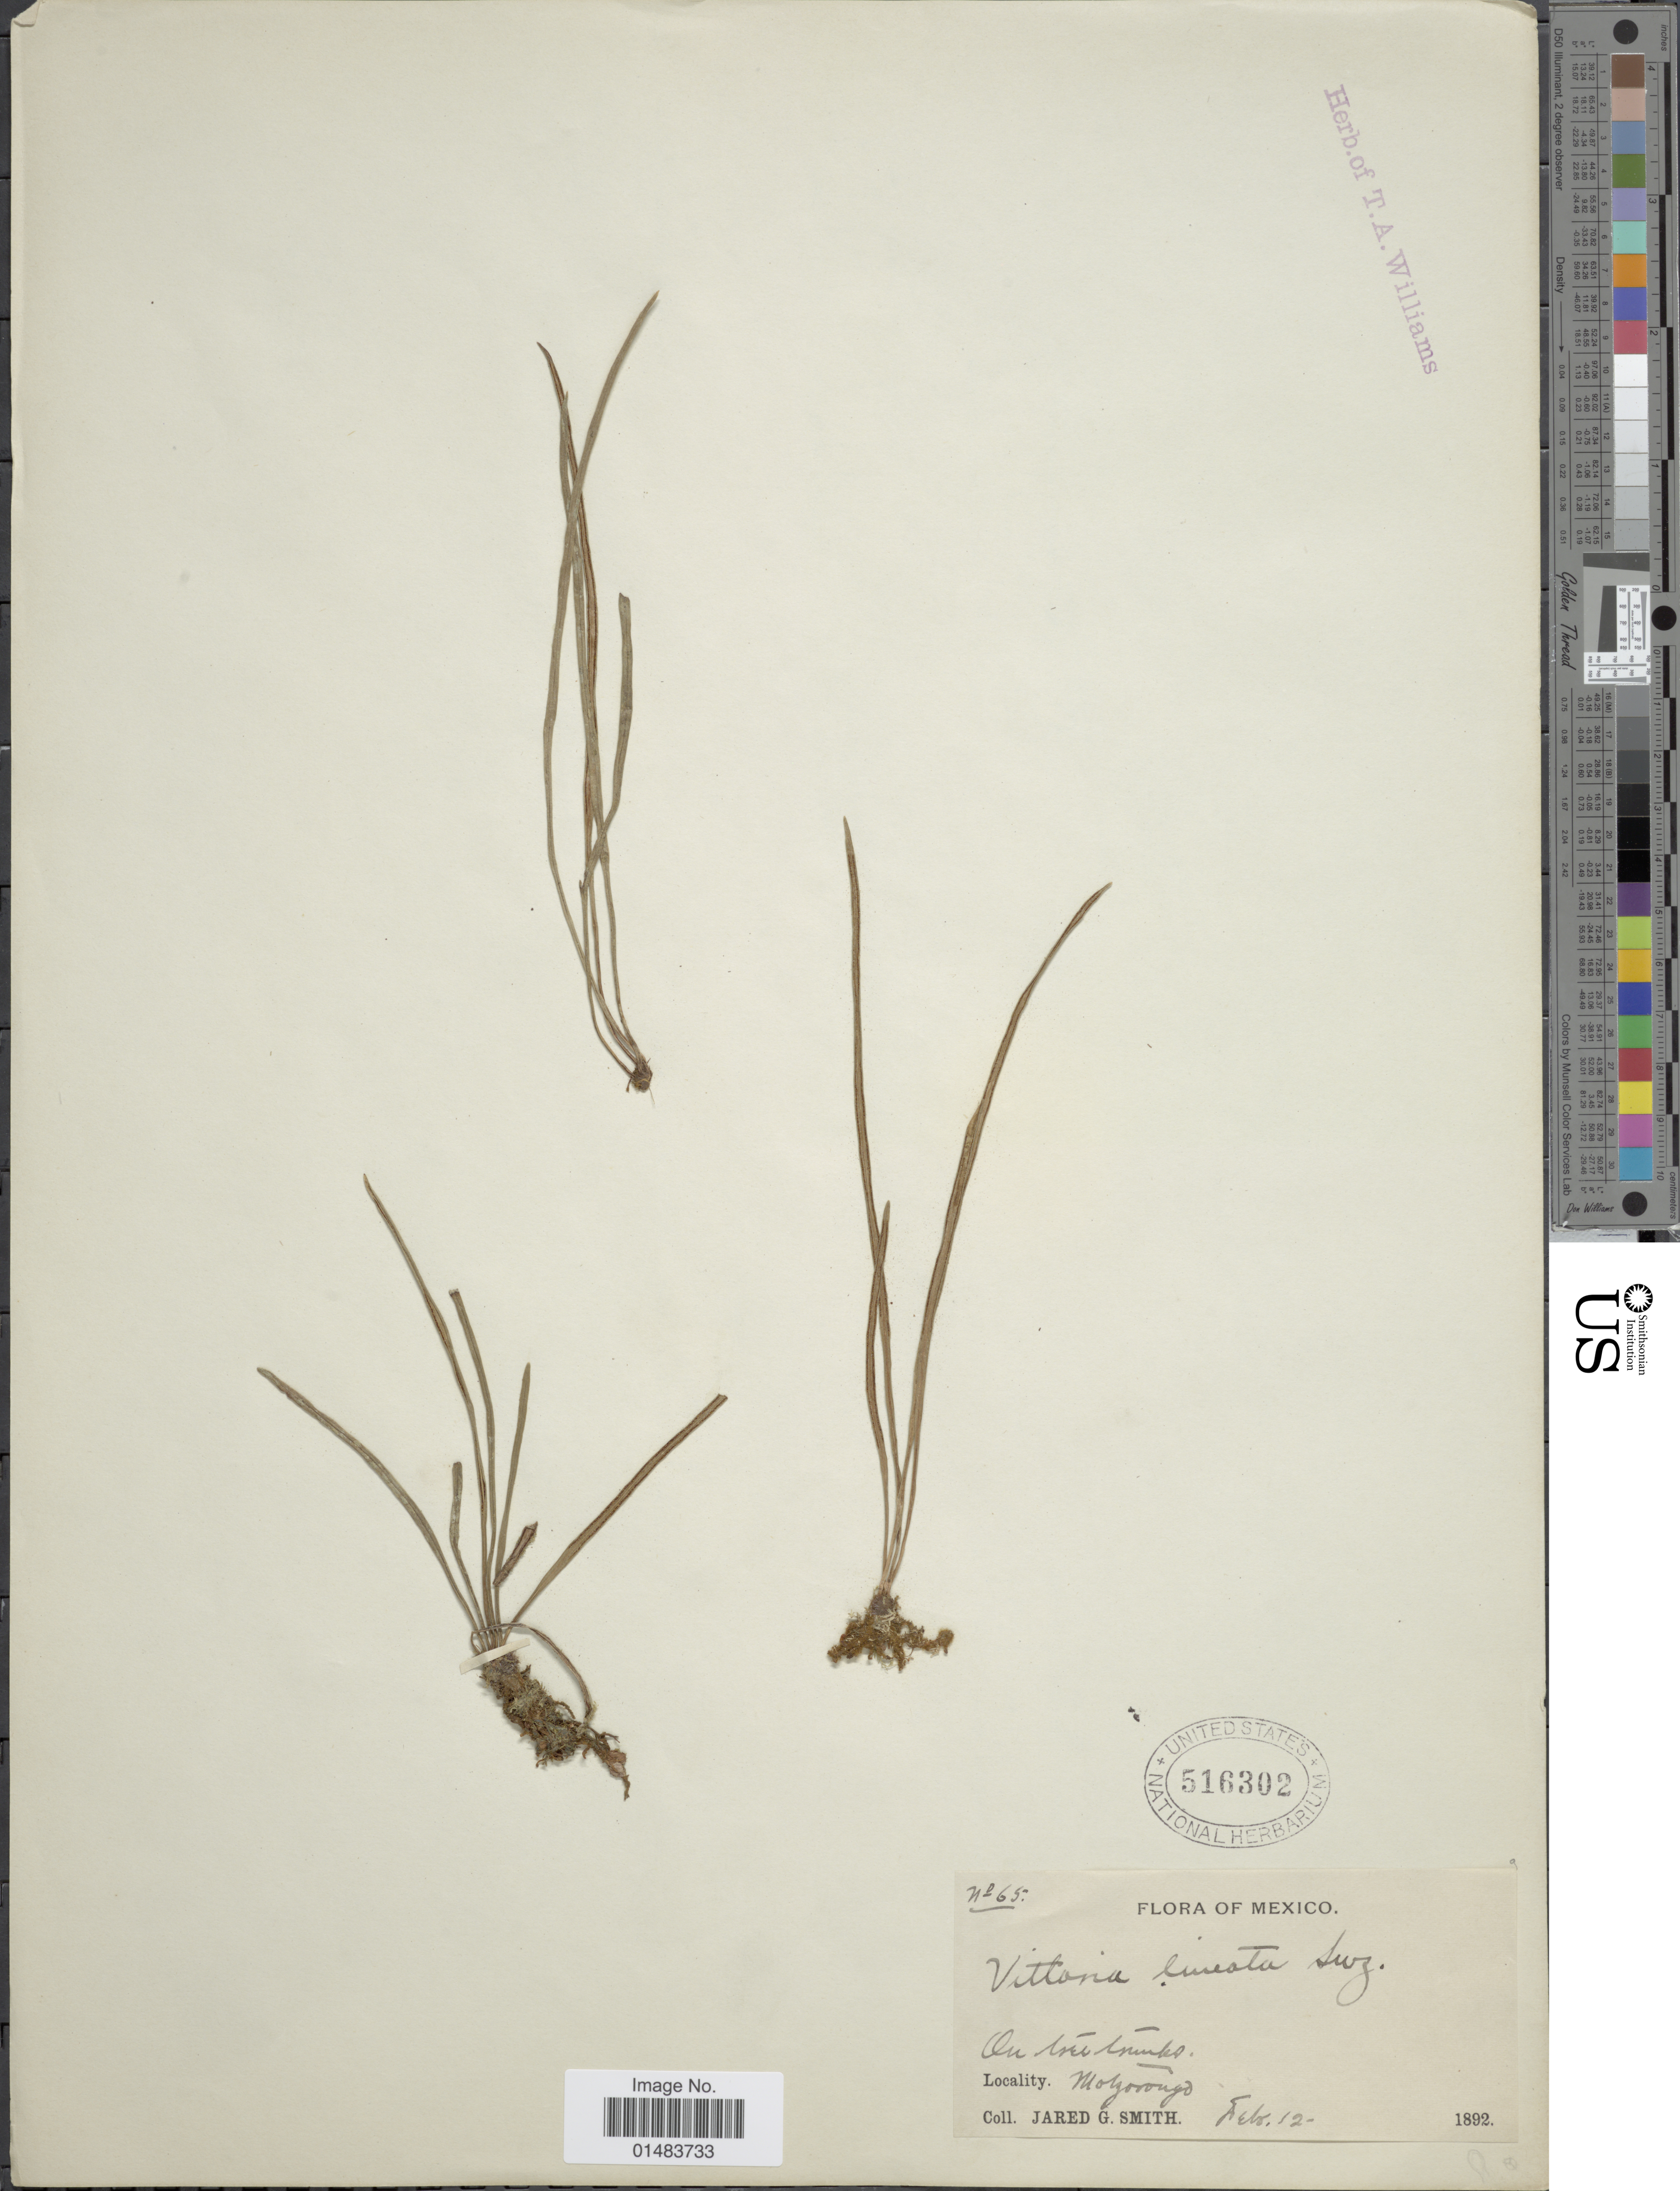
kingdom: Plantae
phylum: Tracheophyta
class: Polypodiopsida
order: Polypodiales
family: Pteridaceae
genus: Vittaria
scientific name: Vittaria lineata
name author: (L.) Sm.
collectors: J. G. Smith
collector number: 65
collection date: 1892-02-12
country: Mexico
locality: Flora of Mexico, on tree trunks, Motzorongo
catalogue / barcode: US 516302